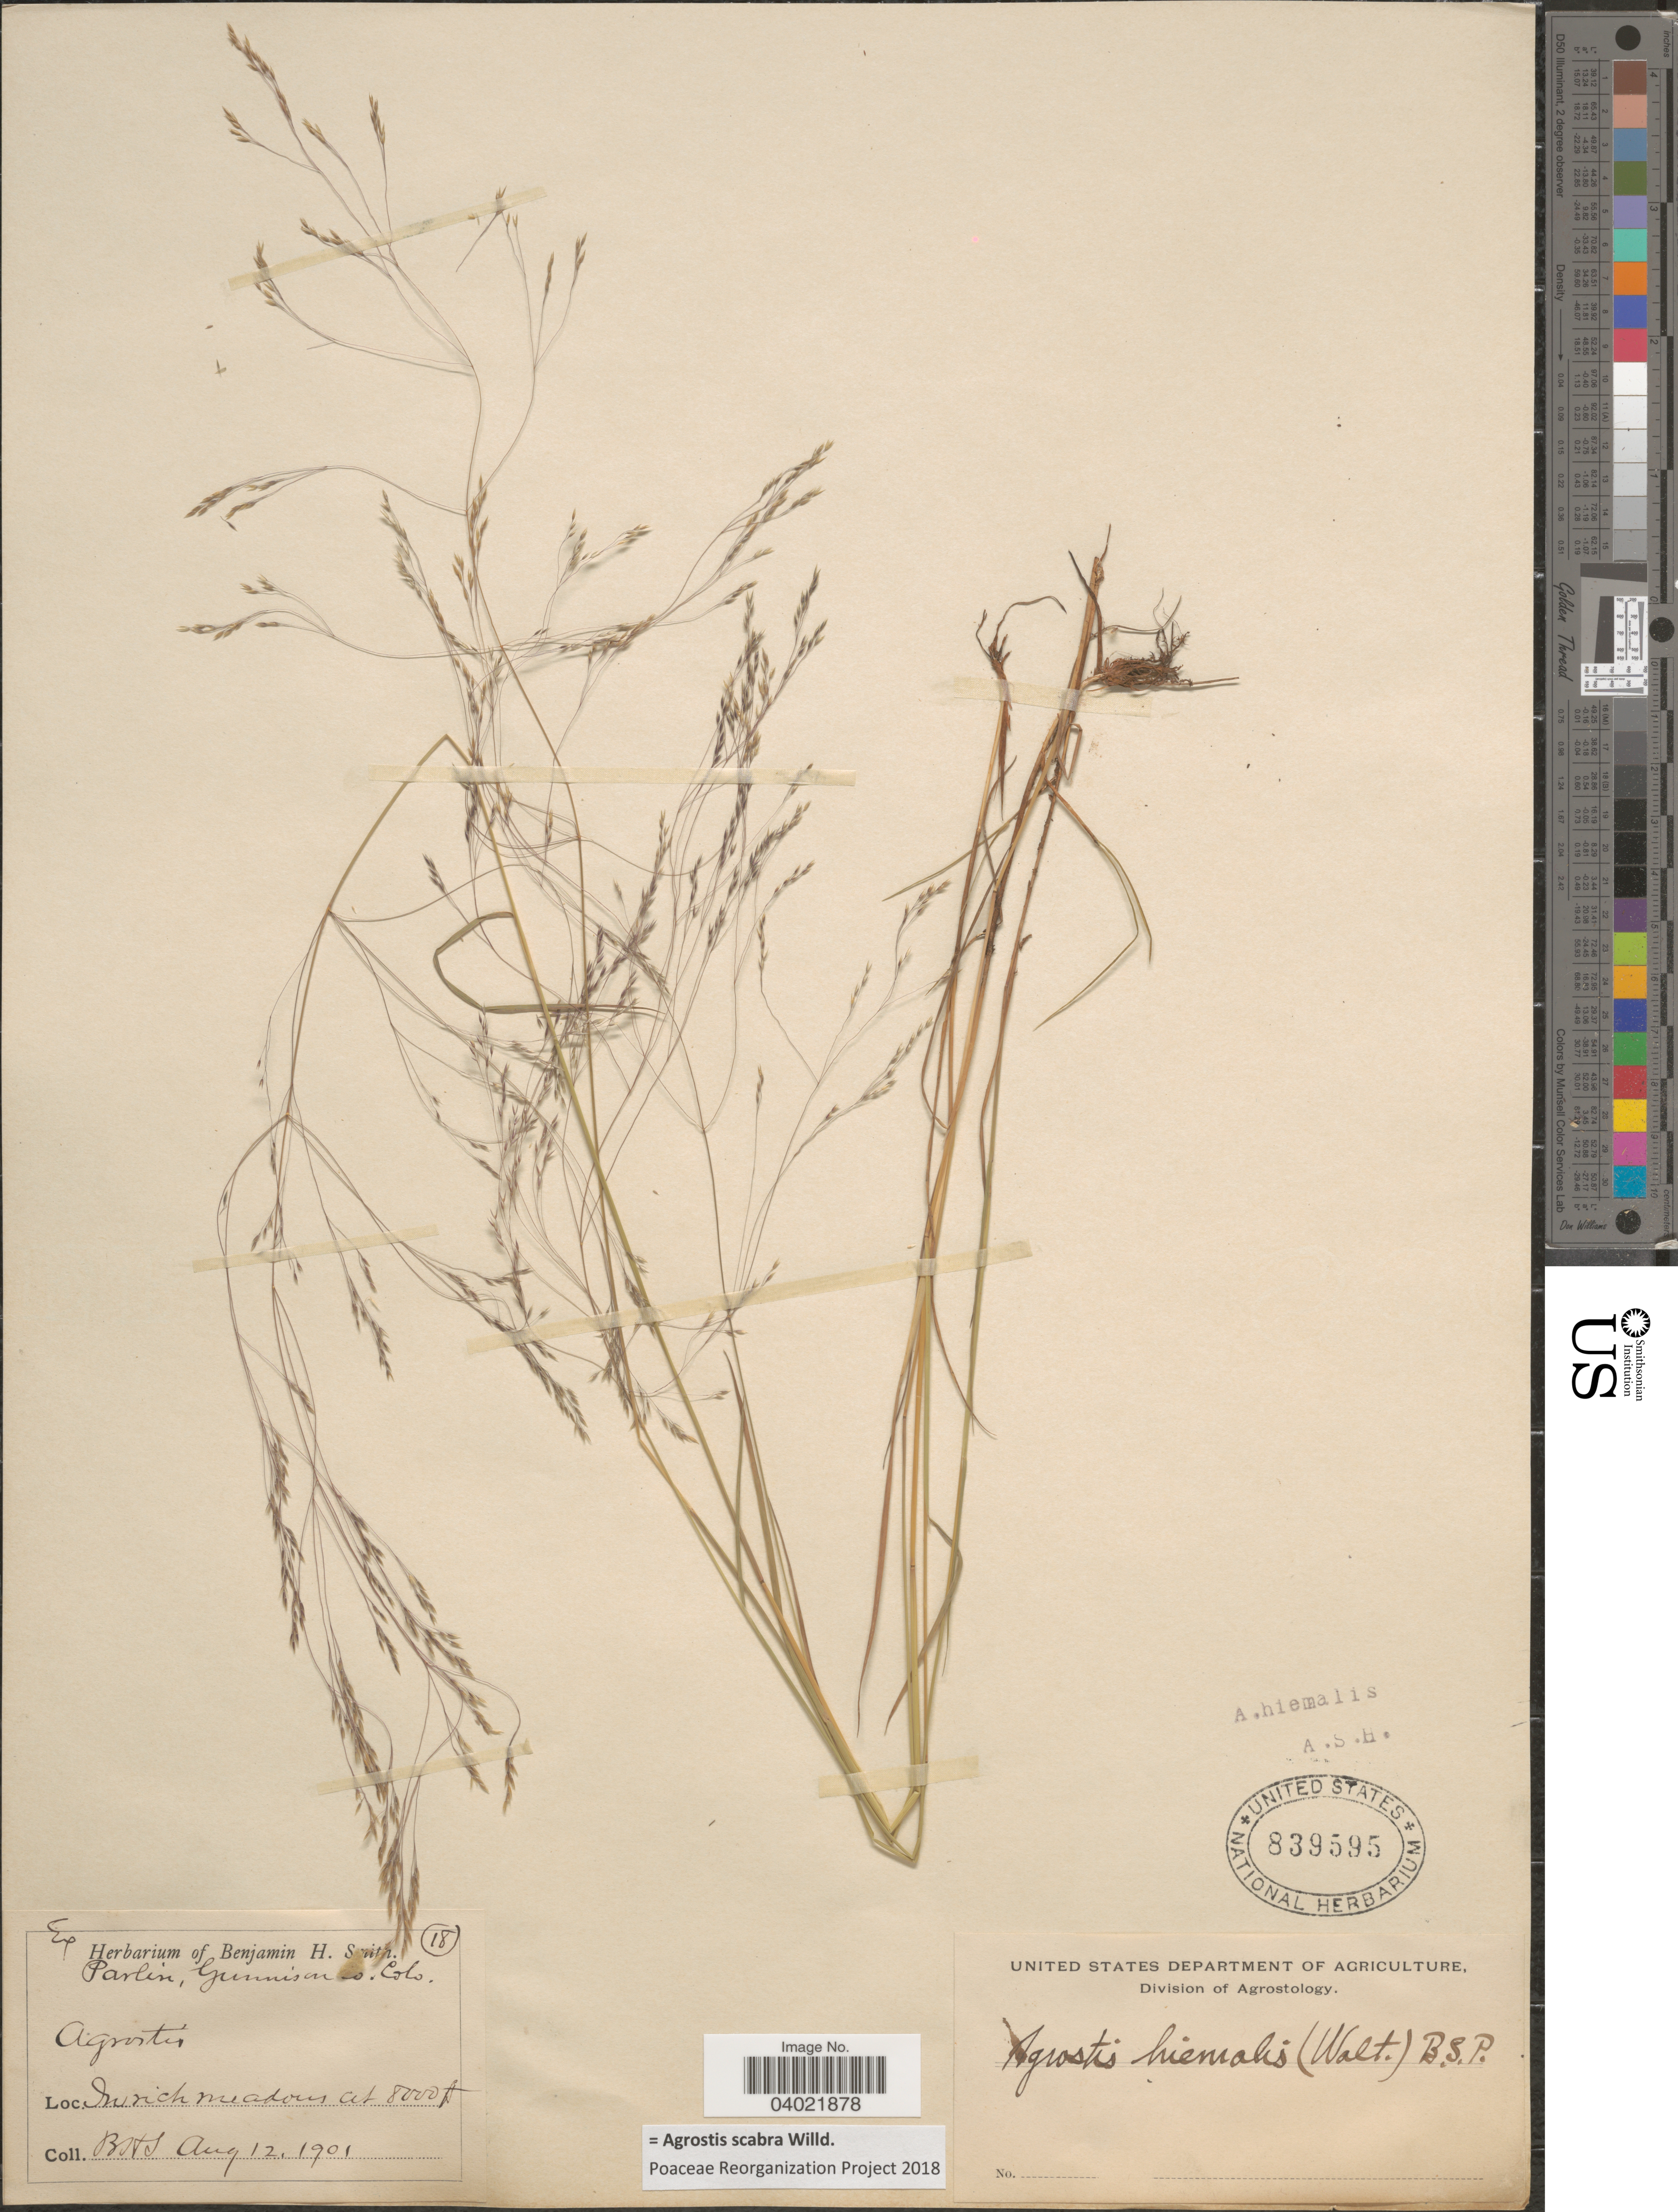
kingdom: Plantae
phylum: Tracheophyta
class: Liliopsida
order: Poales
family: Poaceae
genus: Agrostis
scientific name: Agrostis scabra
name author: Willd.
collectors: B. H. Smith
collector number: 18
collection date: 1901-08-12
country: United States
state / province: Colorado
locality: Parlin, Gunnison Co.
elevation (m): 2438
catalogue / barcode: US 839595